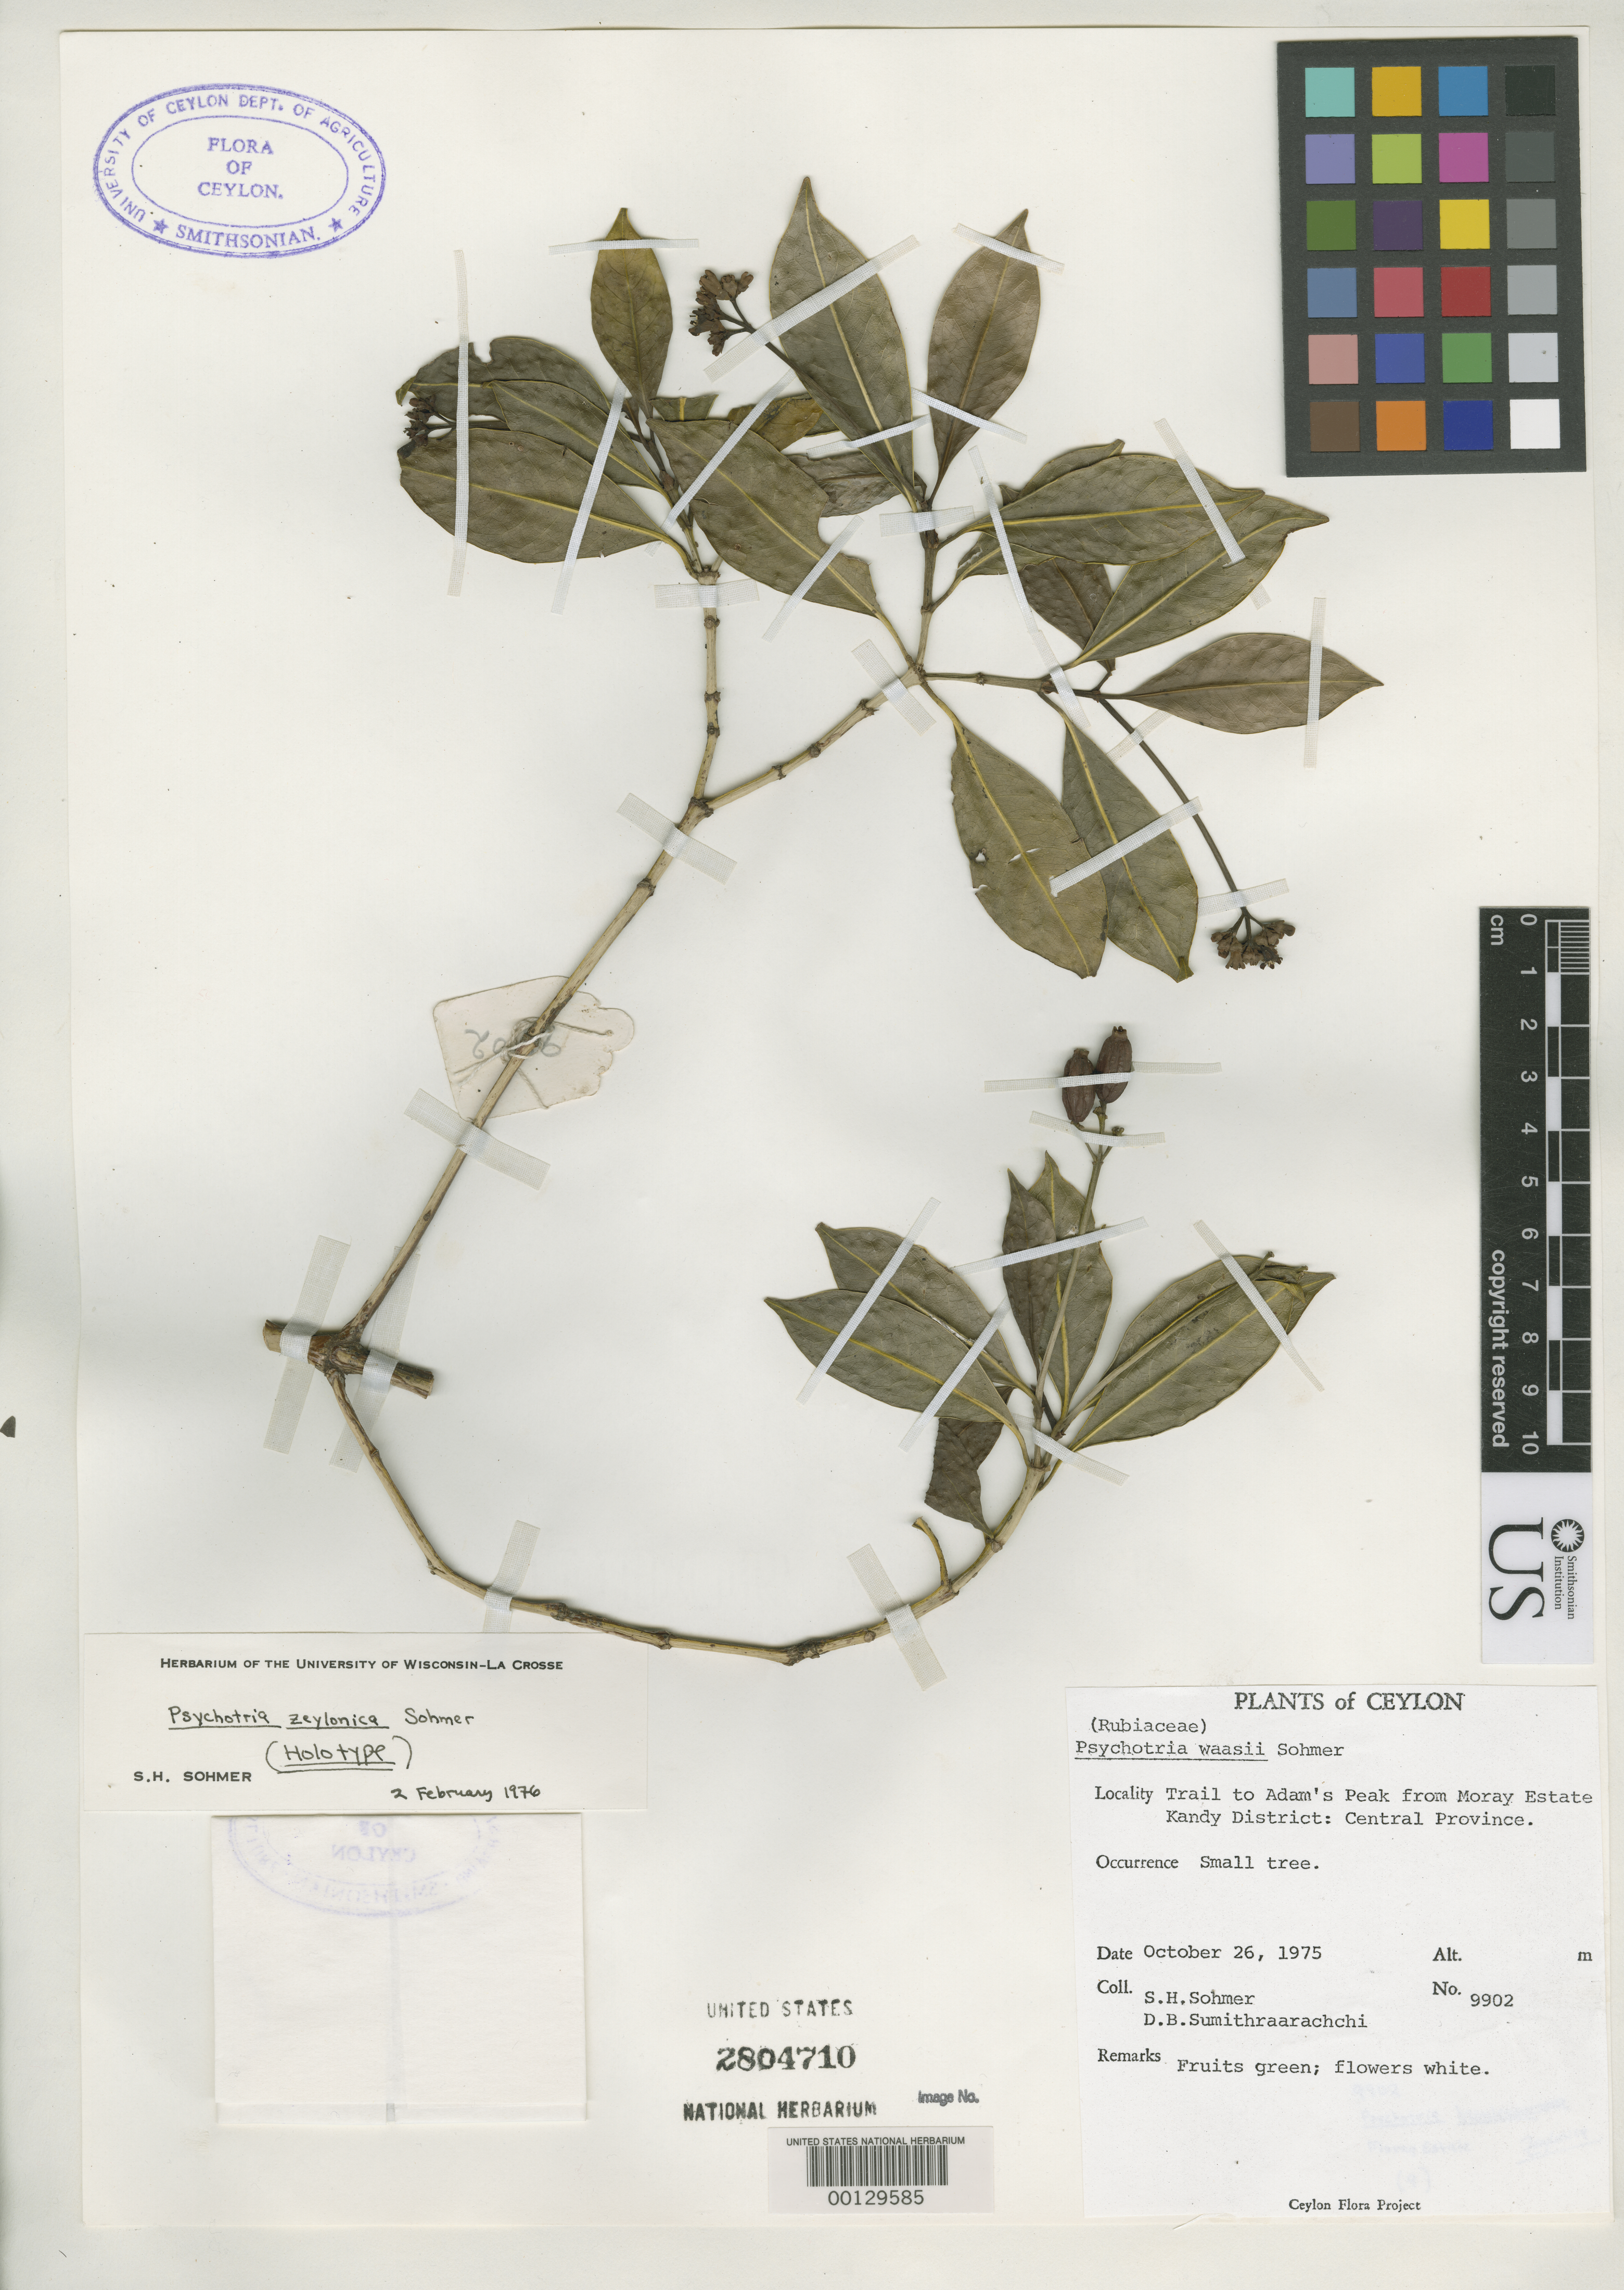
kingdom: Plantae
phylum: Tracheophyta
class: Magnoliopsida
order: Gentianales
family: Rubiaceae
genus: Psychotria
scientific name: Psychotria zeylanica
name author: Sohmer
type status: Holotype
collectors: S. H. Sohmer & D. B. Sumithraarachchi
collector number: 9902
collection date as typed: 26 Oct 1975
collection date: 1975-10-26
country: Sri Lanka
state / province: Central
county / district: Kandy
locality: Moray Tea Estate Trail to Adam's Peak.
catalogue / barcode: US 2804710